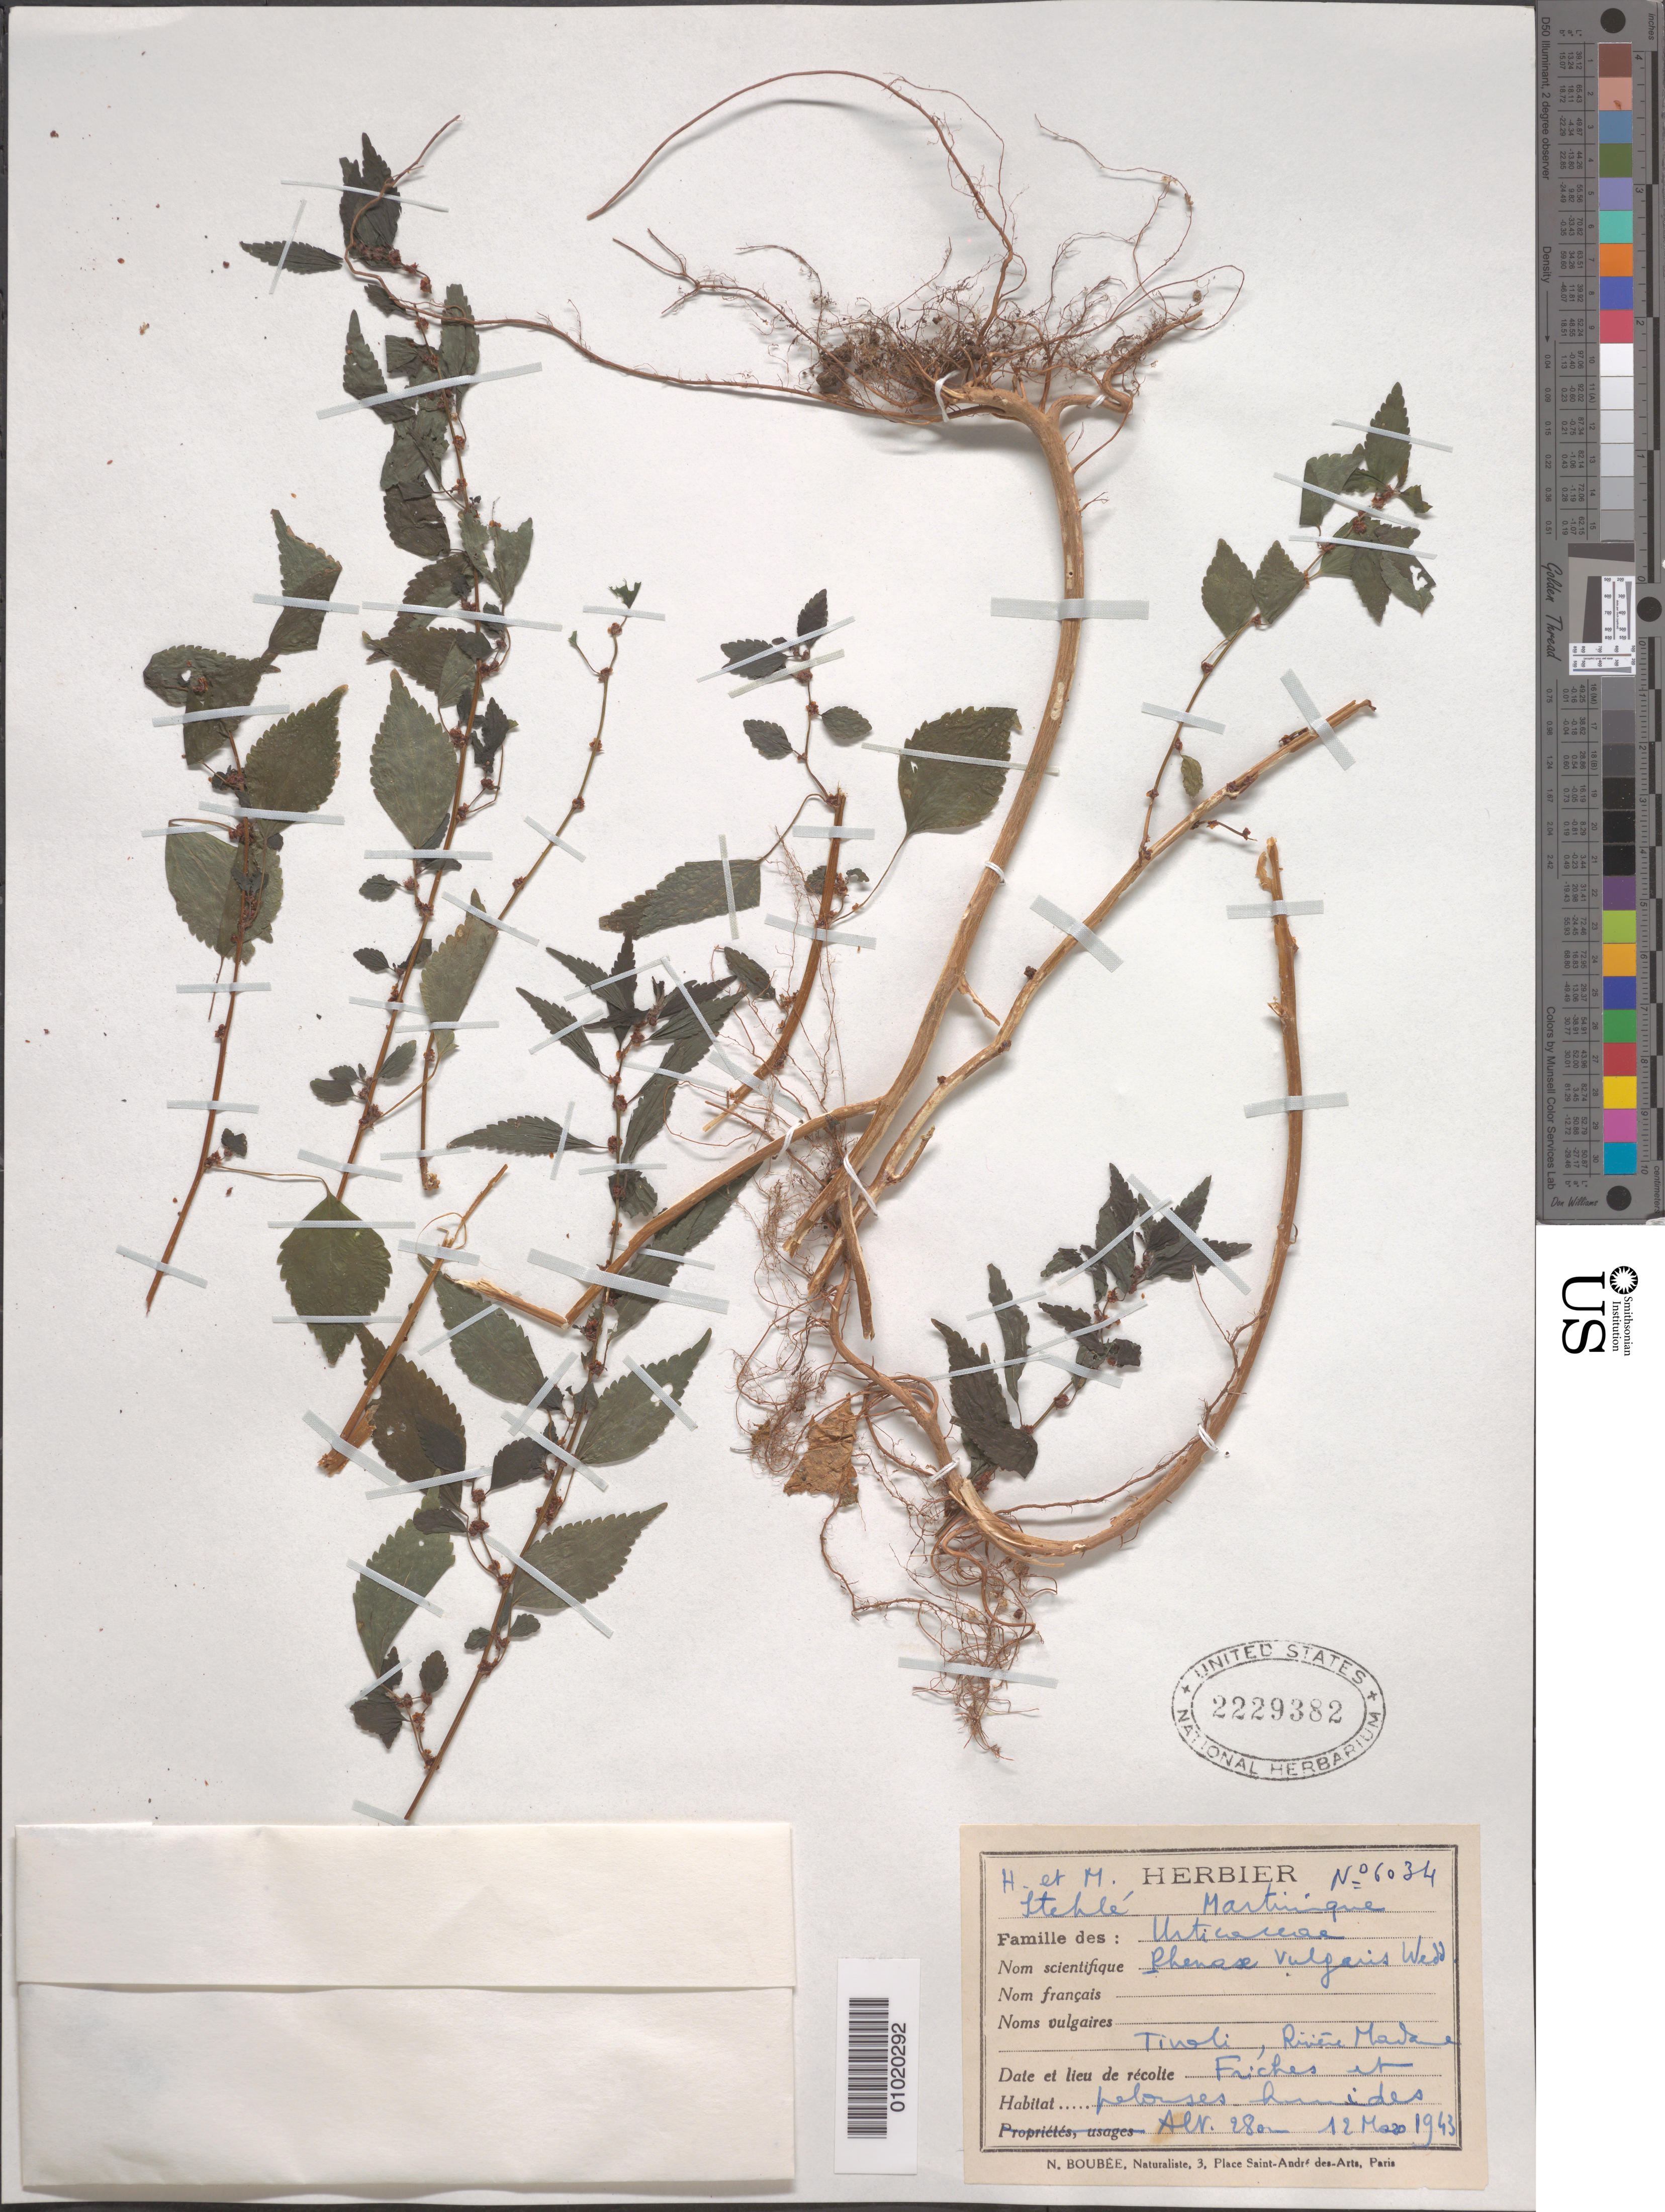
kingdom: Plantae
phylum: Tracheophyta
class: Magnoliopsida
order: Rosales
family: Urticaceae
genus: Phenax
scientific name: Phenax sonneratii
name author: (Poir.) Wedd.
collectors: N. Boubee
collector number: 6034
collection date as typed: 12 Mar 1943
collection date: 1943-03-12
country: Martinique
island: Martinique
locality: Tivoli, Rivier Madame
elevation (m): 98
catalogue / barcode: US 2229382